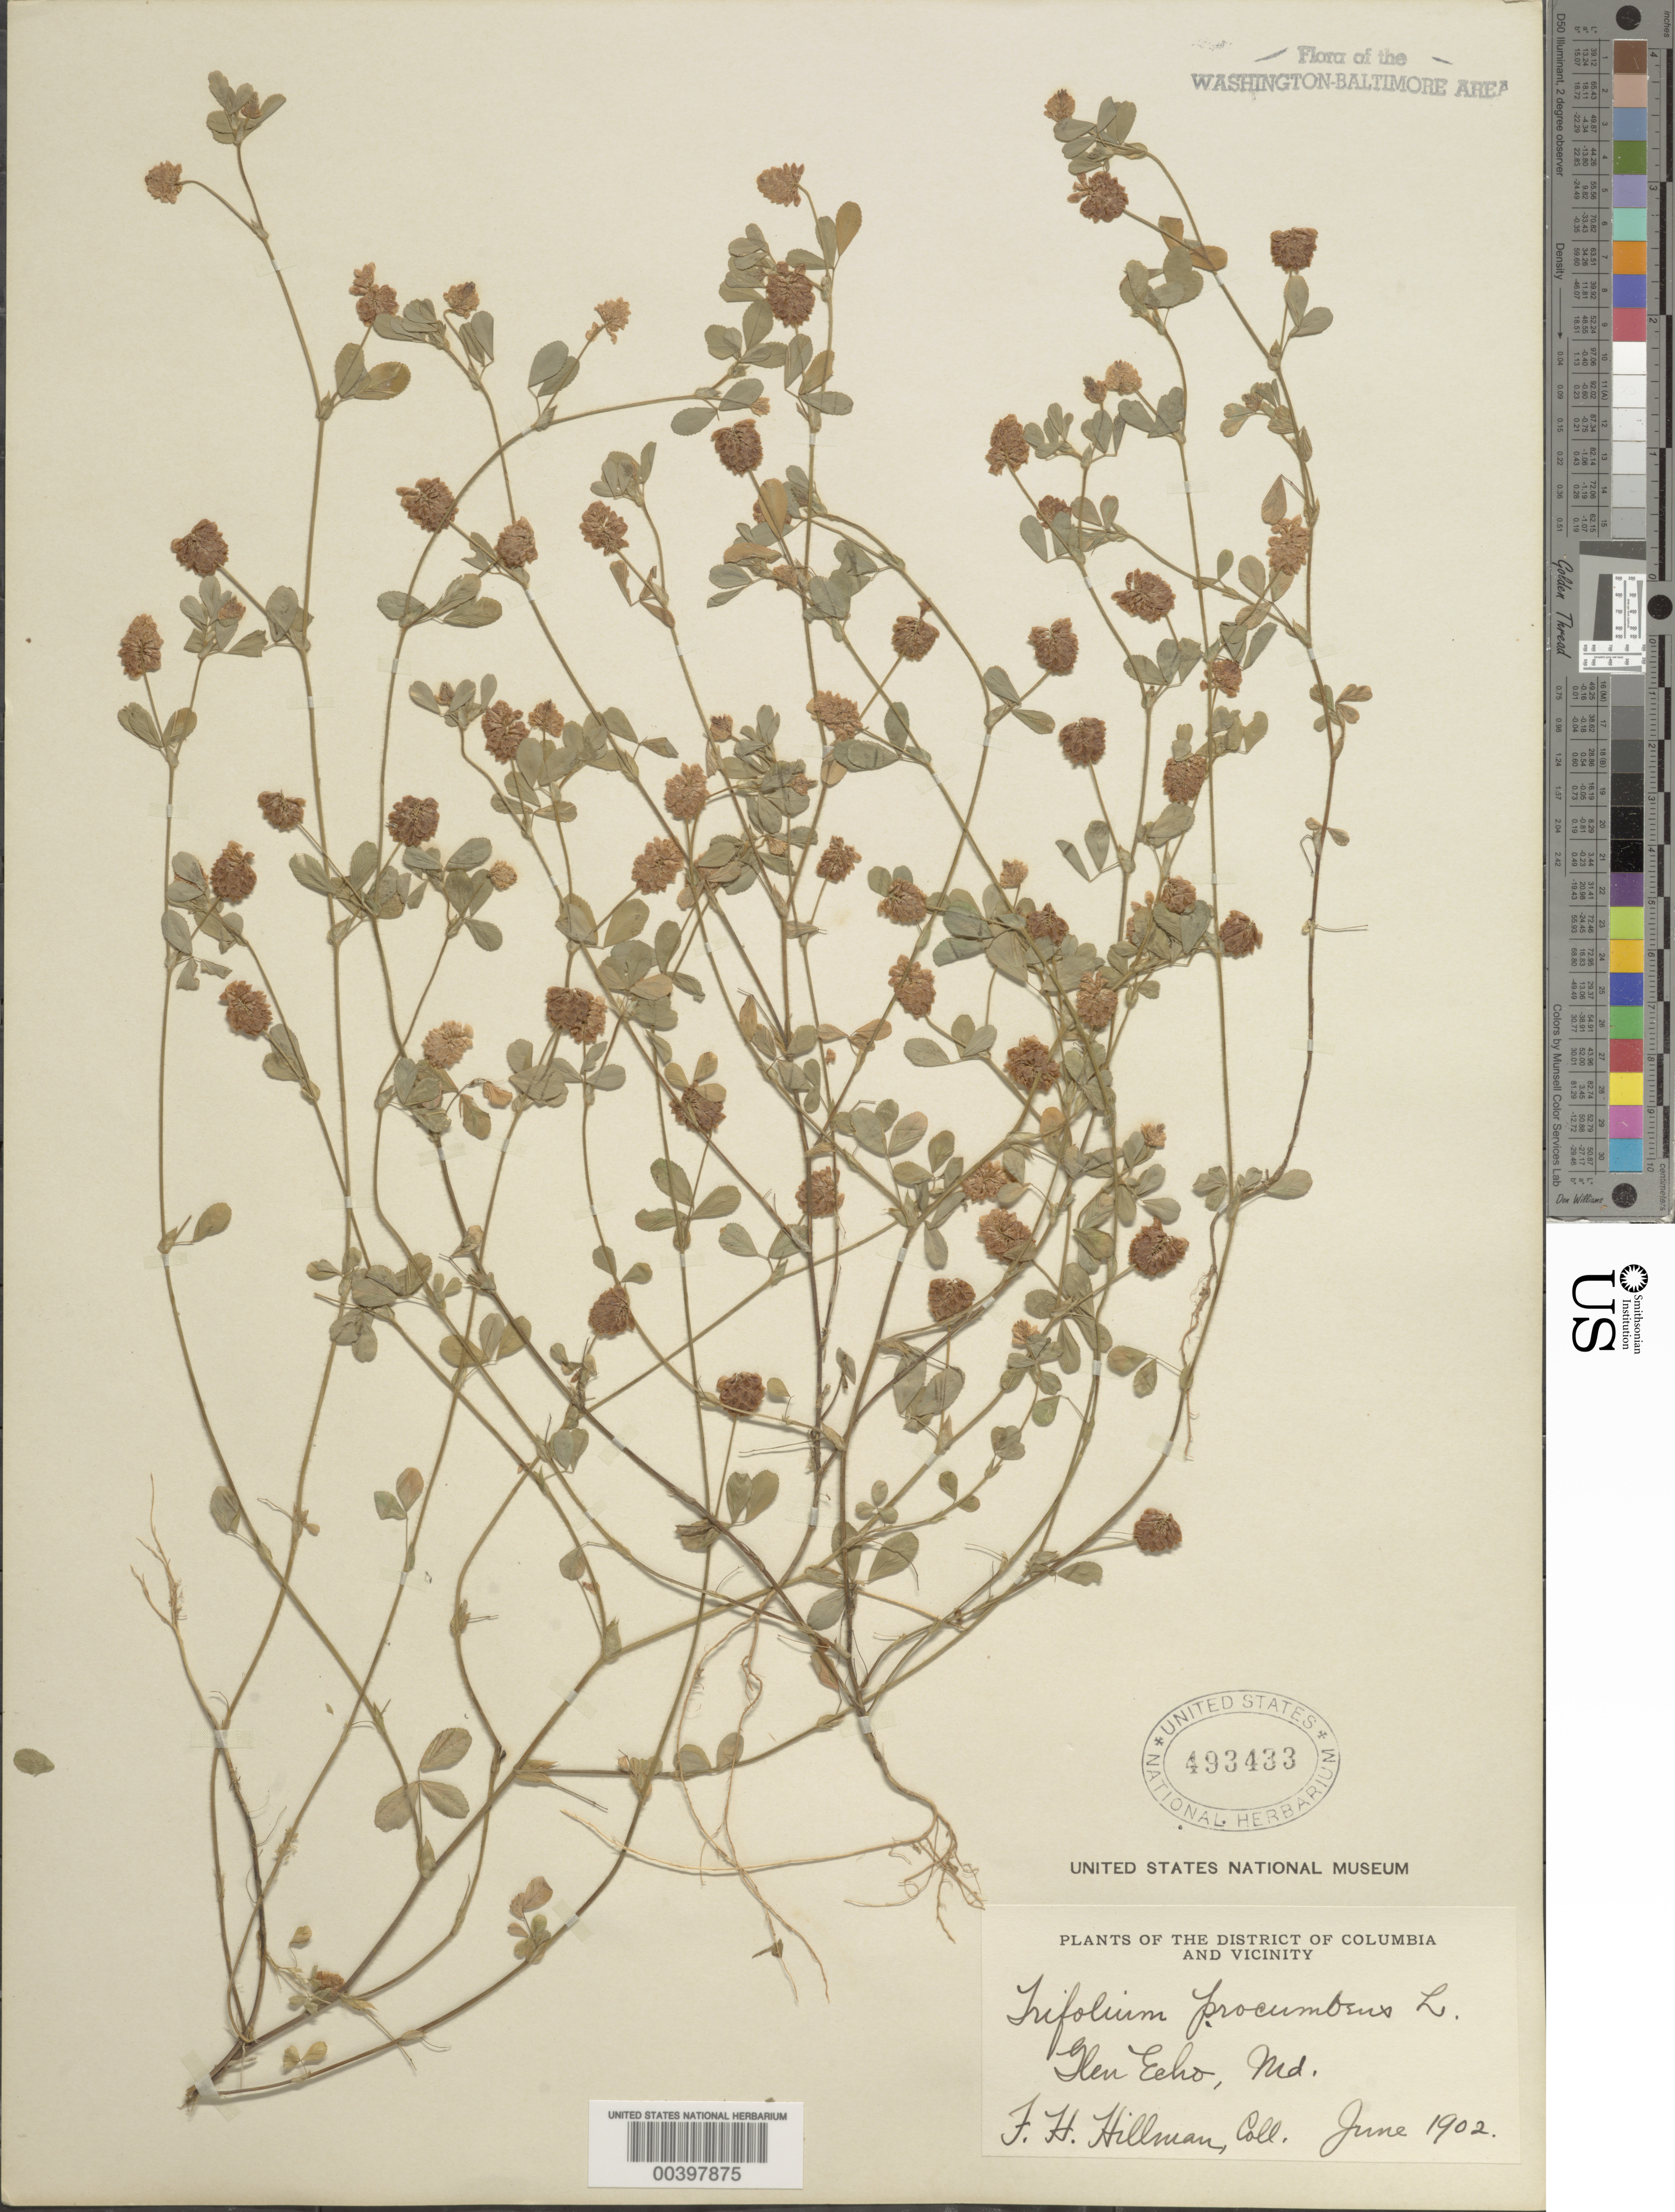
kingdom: Plantae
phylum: Tracheophyta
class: Magnoliopsida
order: Fabales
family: Fabaceae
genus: Trifolium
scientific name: Trifolium campestre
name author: Schreb.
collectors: F. Hillman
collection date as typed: Jun 1902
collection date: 1902-06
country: United States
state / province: Maryland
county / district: Montgomery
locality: Glen Echo C. & O. Canal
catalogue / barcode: US 493433